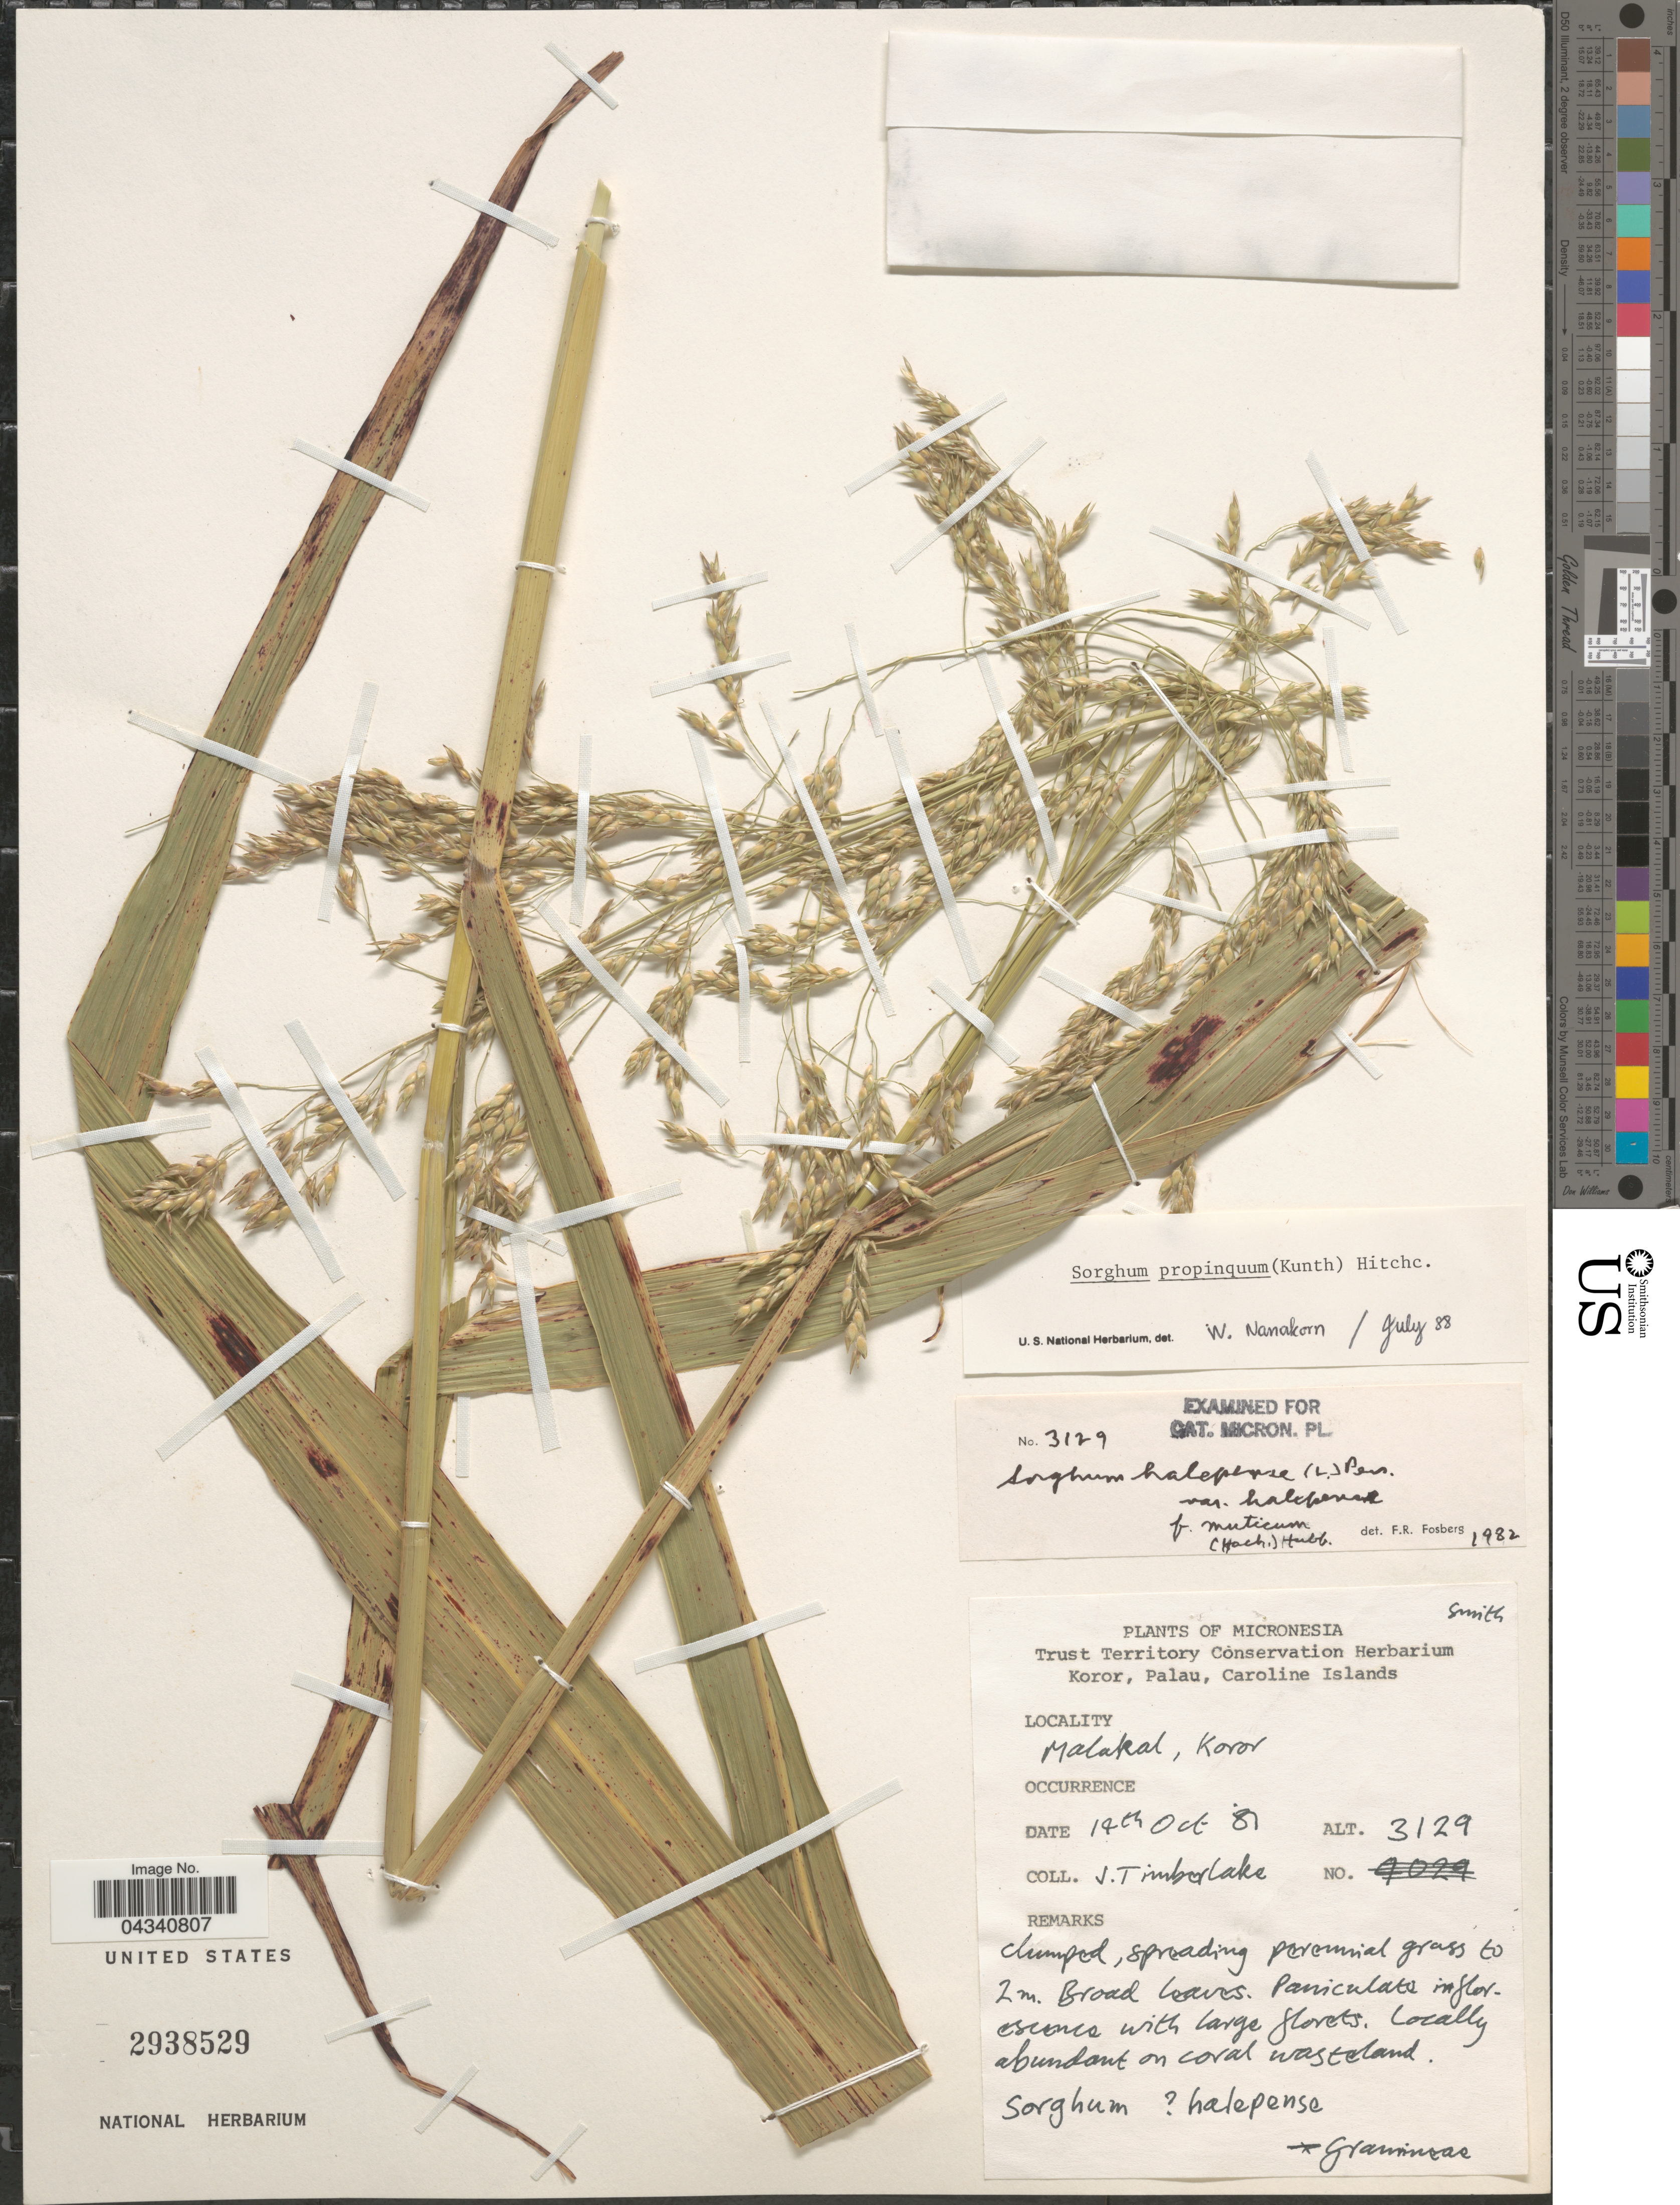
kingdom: Plantae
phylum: Tracheophyta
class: Liliopsida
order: Poales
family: Poaceae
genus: Sorghum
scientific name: Sorghum propinquum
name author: (Kunth) Hitchc.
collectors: J. Timberlake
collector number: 3129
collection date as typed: Transcribed d/m/y: 14/10/81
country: Palau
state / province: Koror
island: Ngemelachel [Malakal]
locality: Koror, Palau, Caroline Islands. Malakal, Koror.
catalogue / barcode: US 2938529